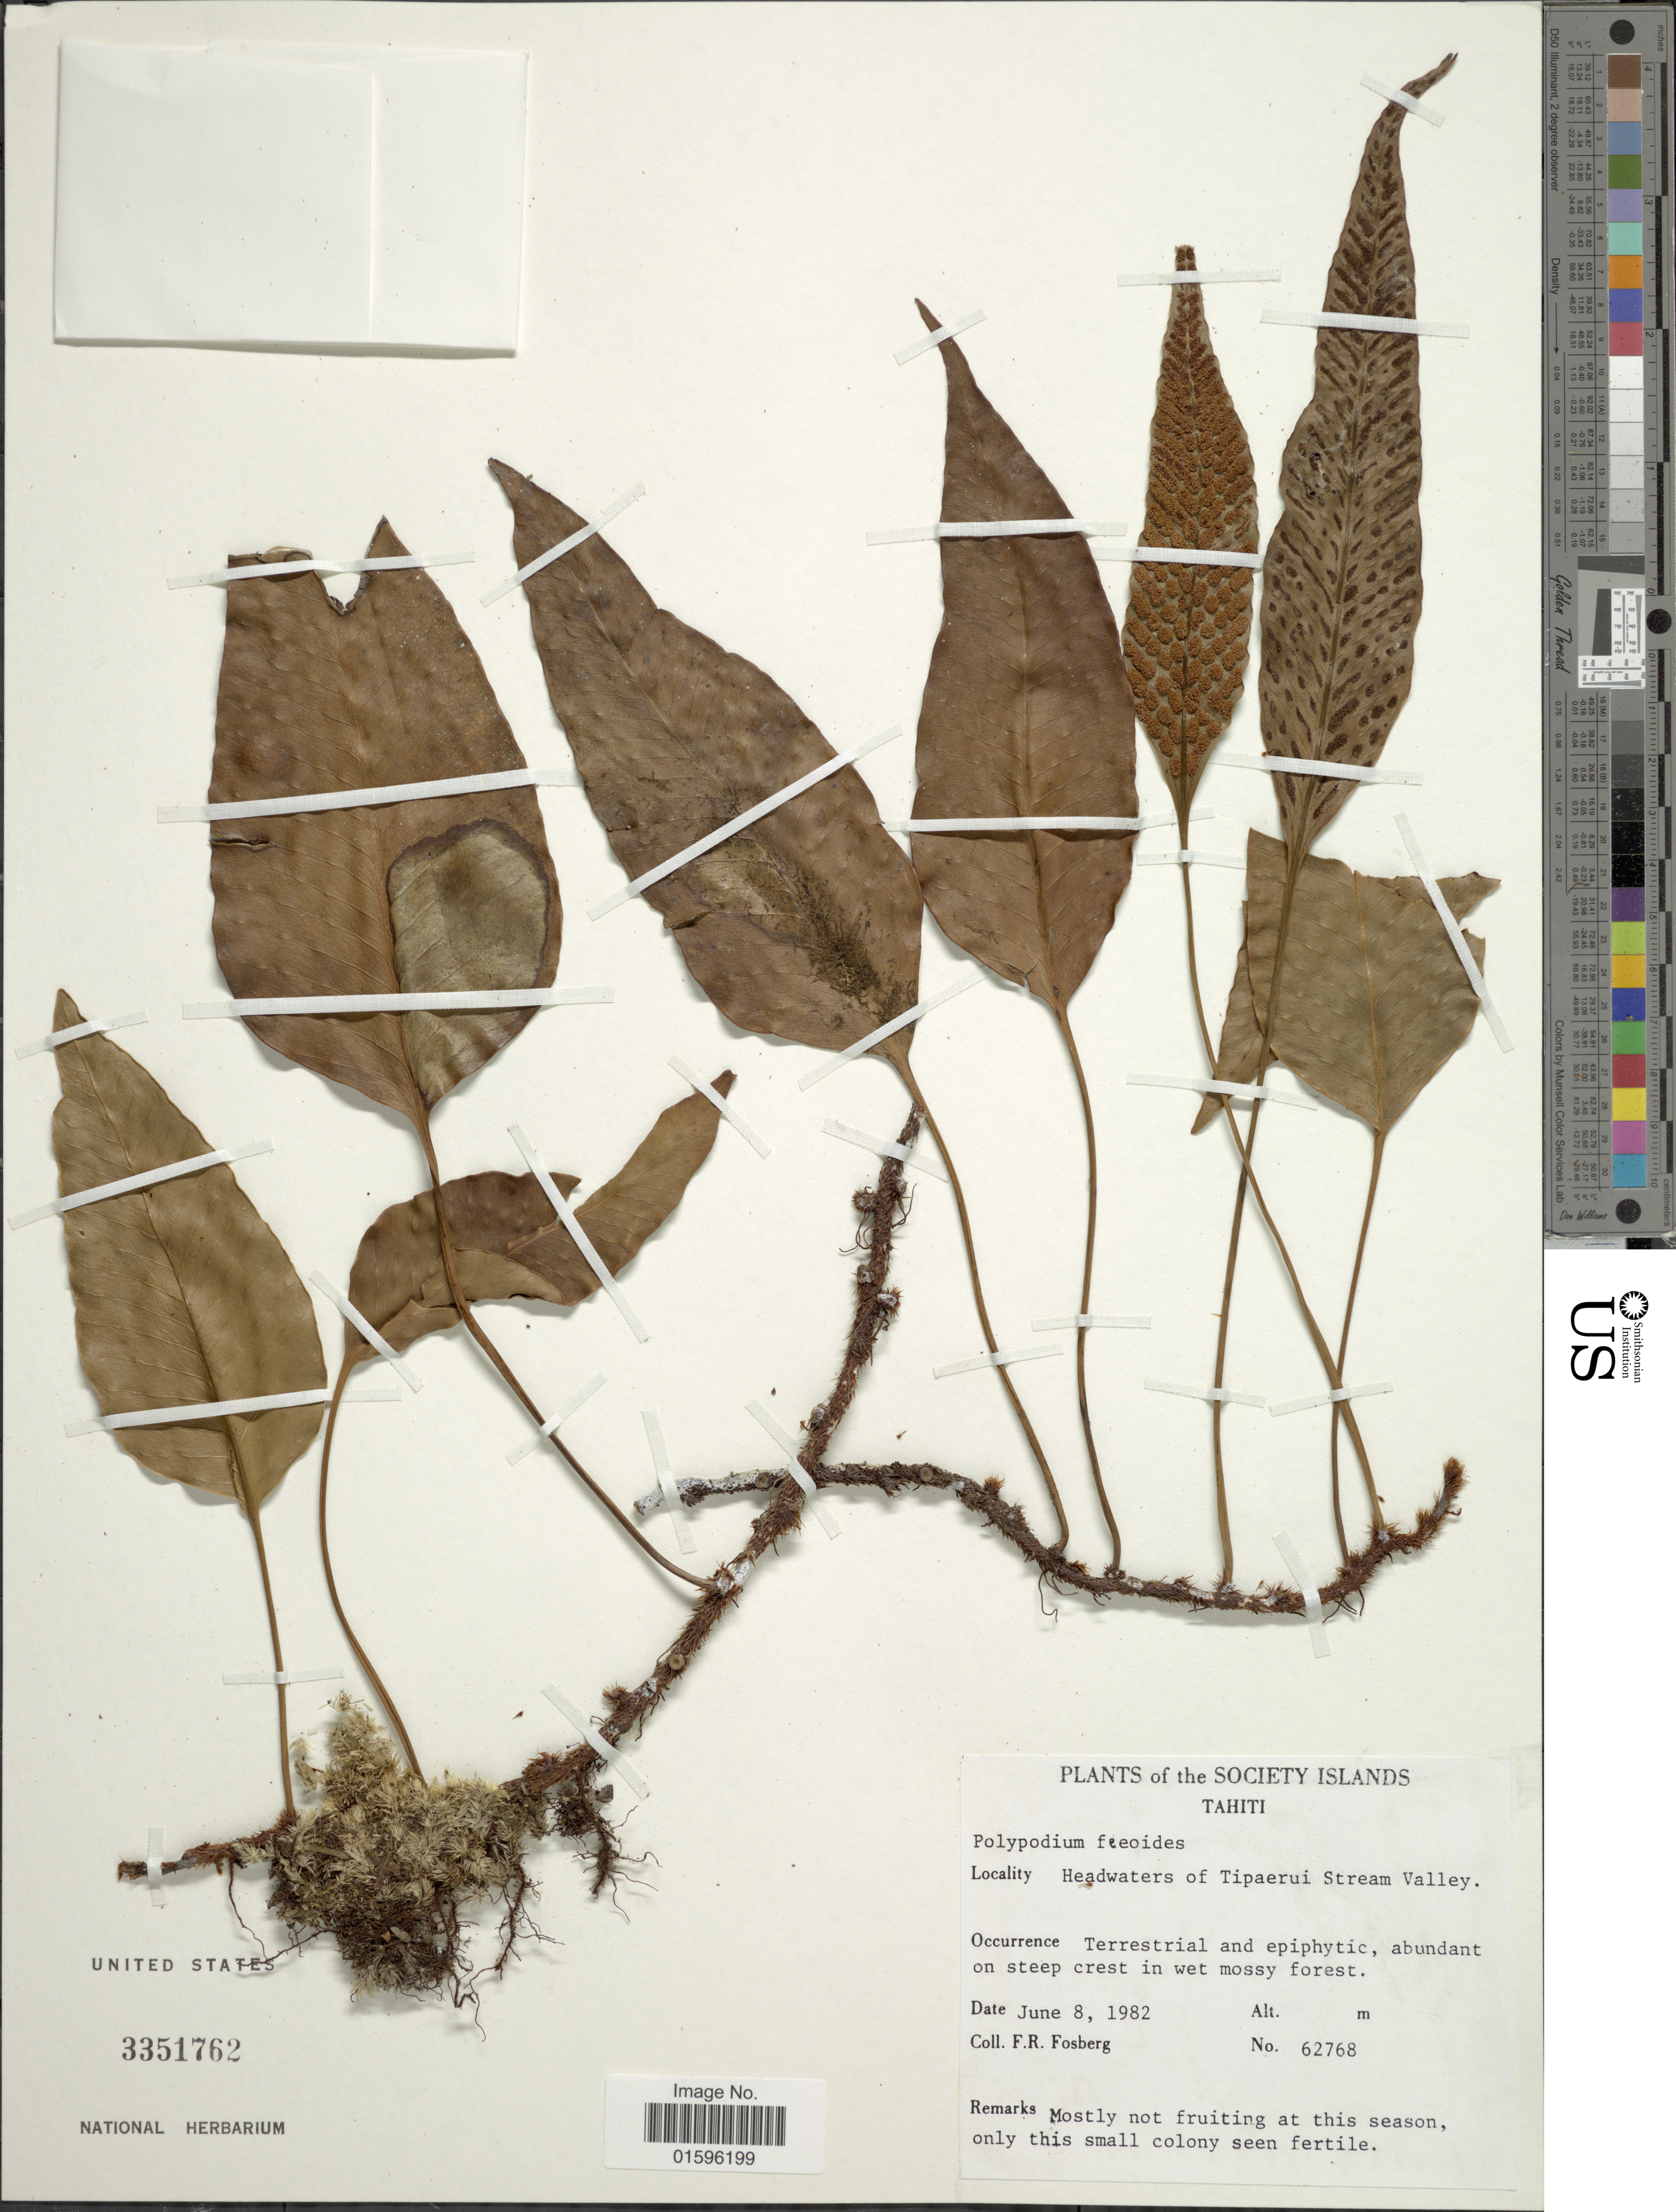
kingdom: Plantae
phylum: Tracheophyta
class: Polypodiopsida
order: Polypodiales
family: Polypodiaceae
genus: Polypodium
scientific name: Polypodium feei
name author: E. Fourn.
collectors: F. R. Fosberg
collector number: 62768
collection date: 1982-06-08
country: French Polynesia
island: Tahiti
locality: Society Islands, Tahiti, Headwaters of Tipaerui Stream Valley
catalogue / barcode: US 3351762